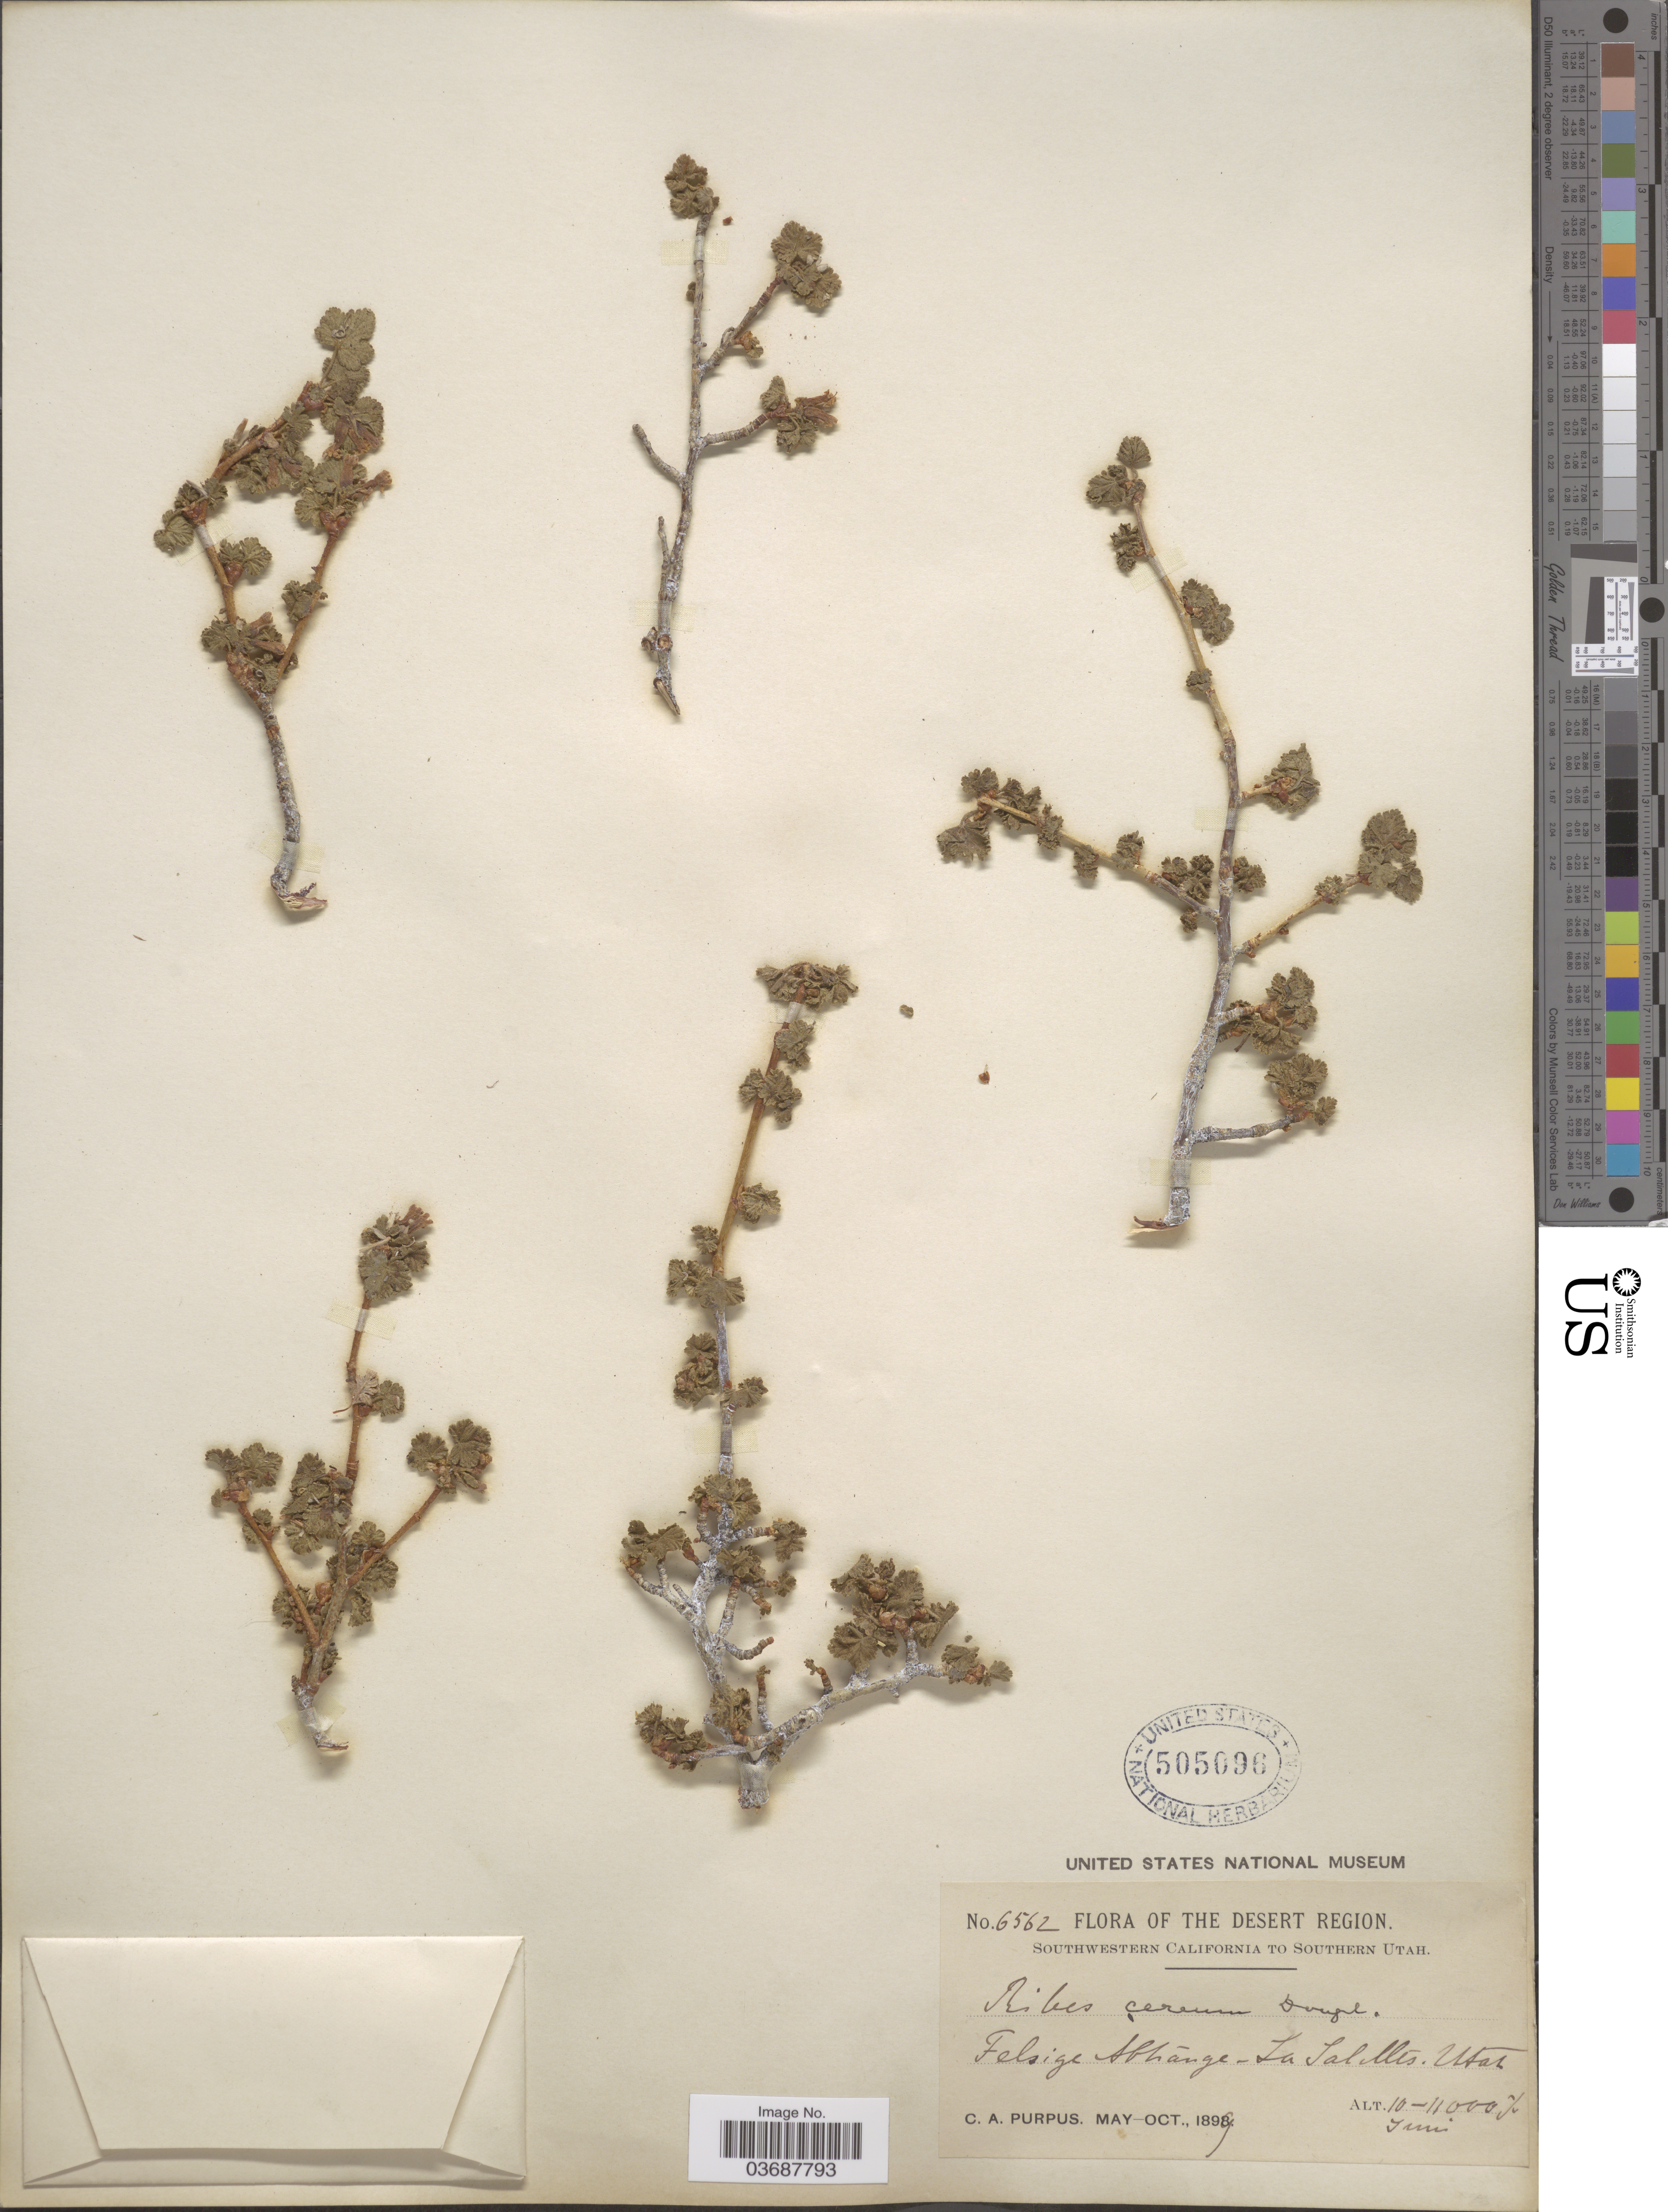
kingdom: Plantae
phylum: Tracheophyta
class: Magnoliopsida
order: Saxifragales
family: Grossulariaceae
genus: Ribes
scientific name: Ribes inebrians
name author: Lindl.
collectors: C. A. Purpus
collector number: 6562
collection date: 1899-06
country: United States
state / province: Utah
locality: The Desert Region. Southern Utah. Felsige Abhange - La Sal Mts.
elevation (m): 3048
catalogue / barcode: US 505096